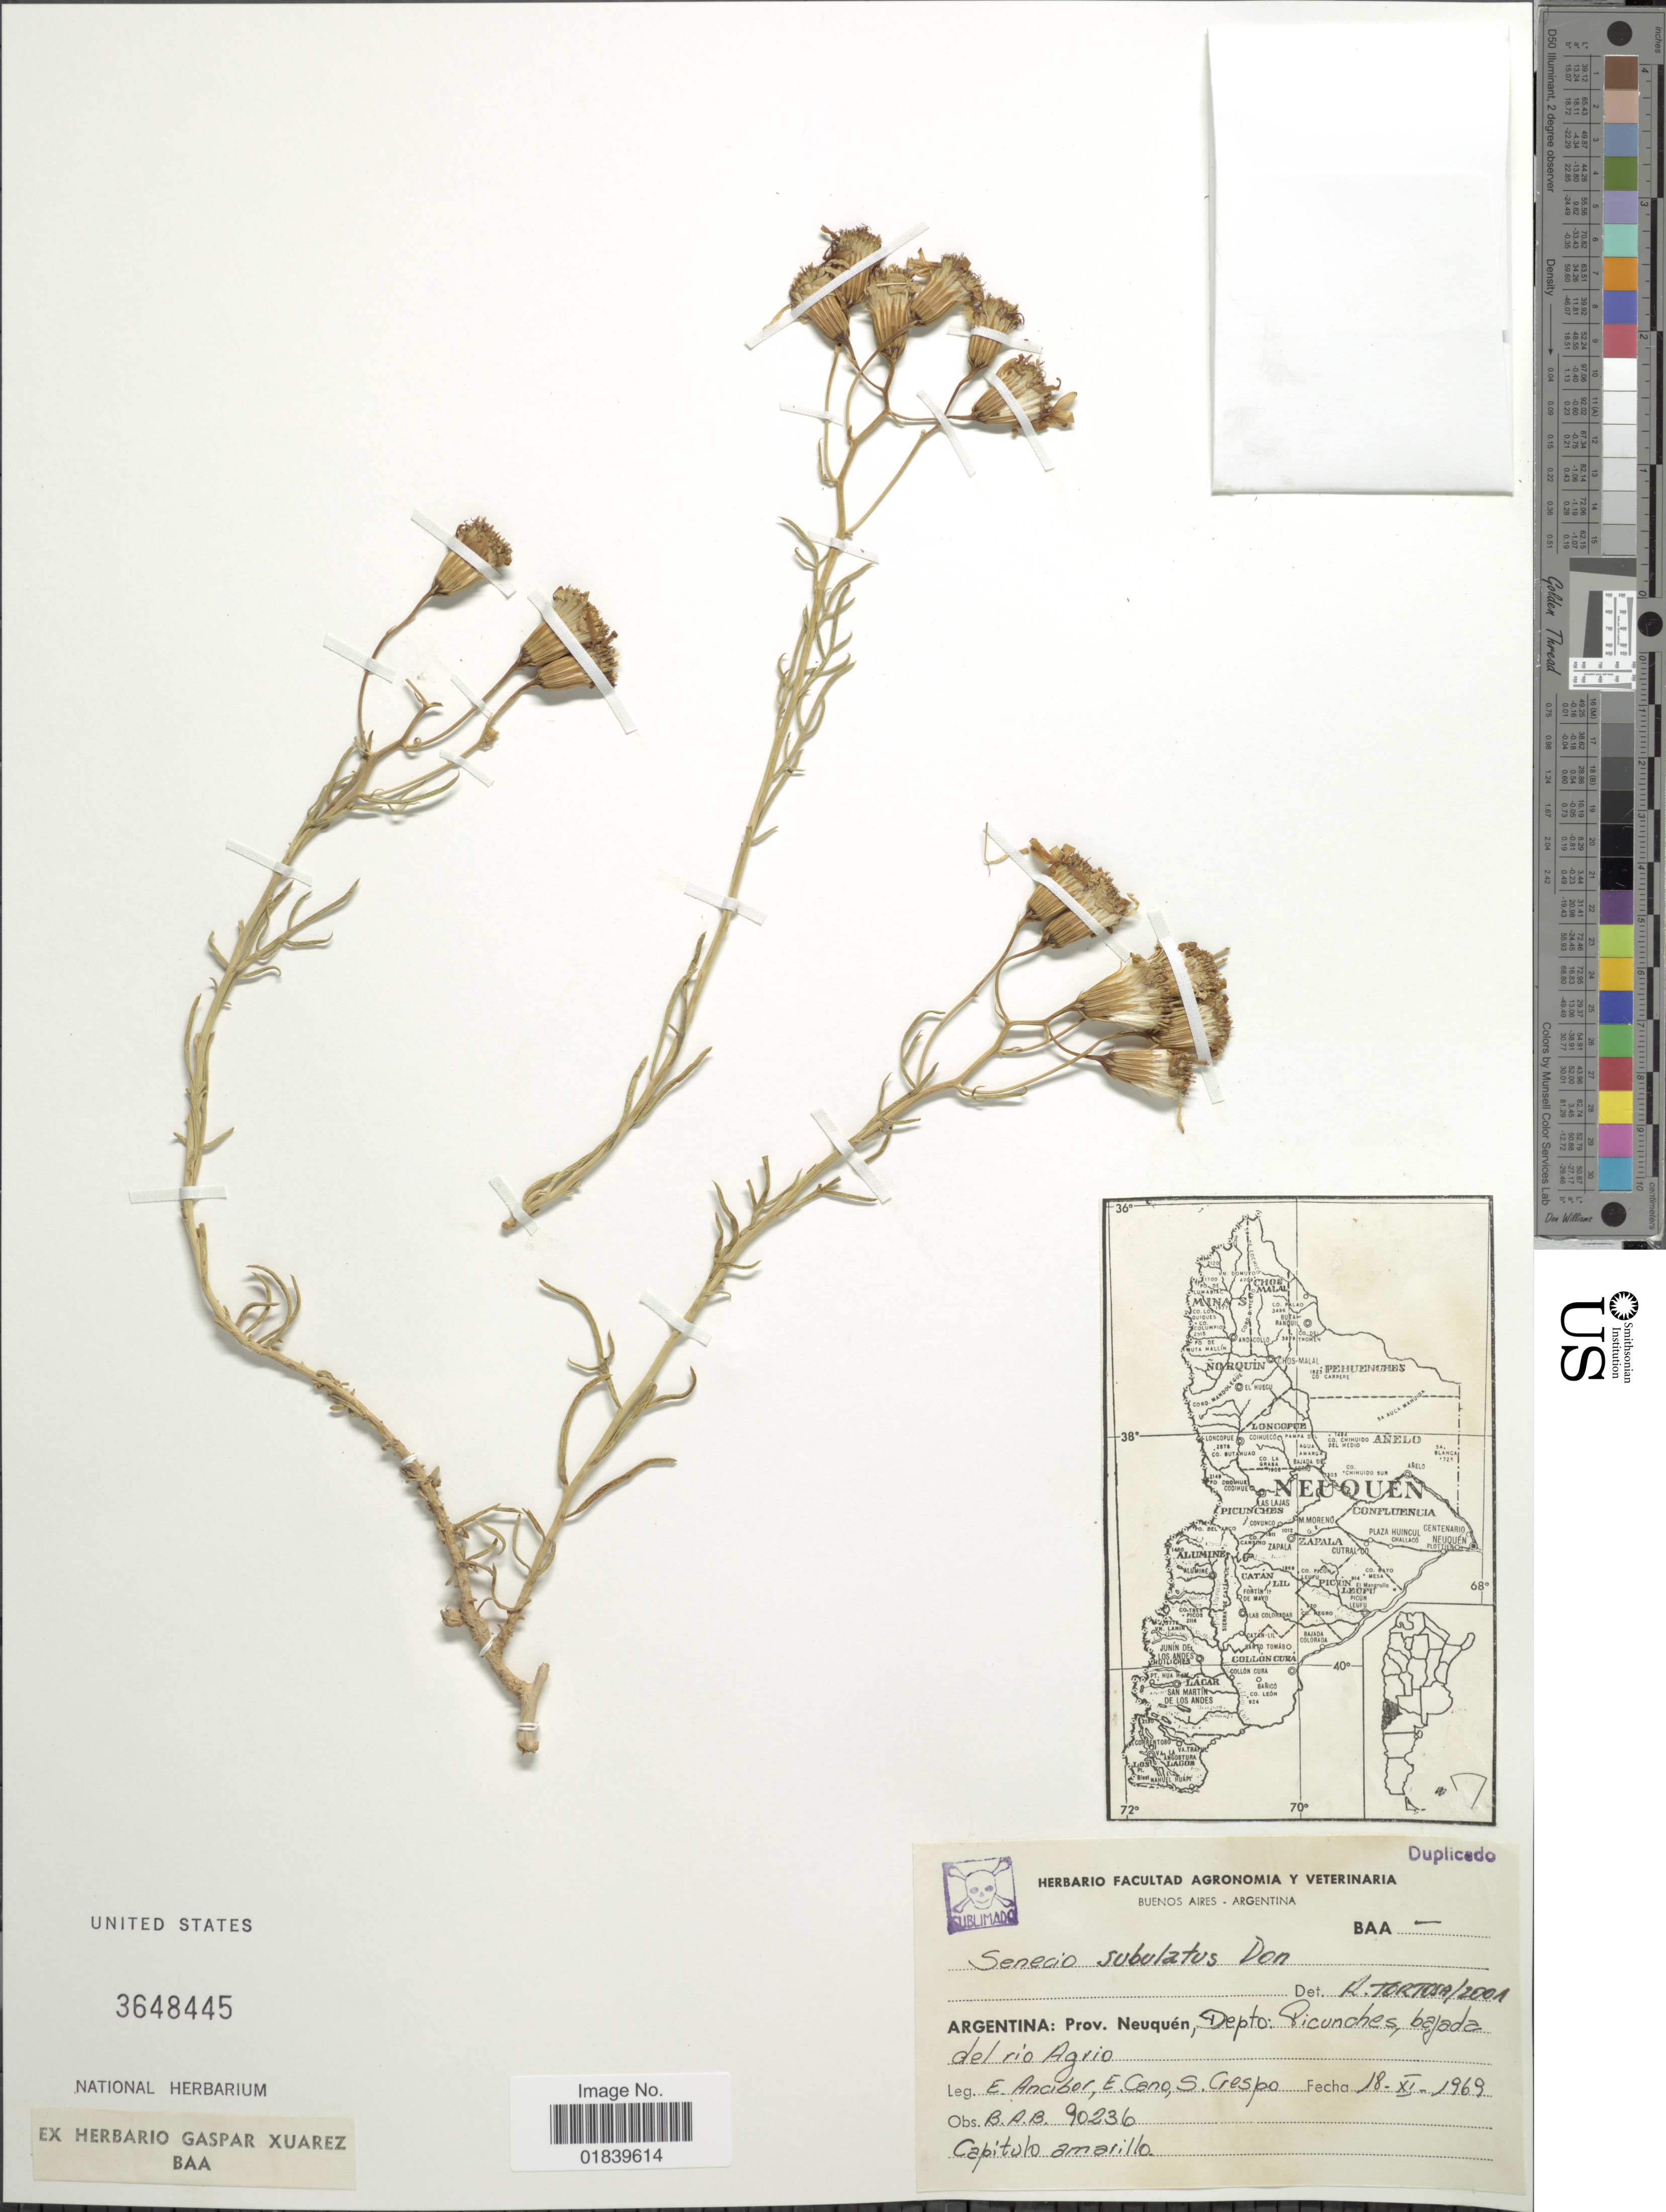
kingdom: Plantae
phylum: Tracheophyta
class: Magnoliopsida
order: Asterales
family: Asteraceae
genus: Senecio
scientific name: Senecio subulatus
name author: D. Don ex Hook. & Arn.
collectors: E. Ancibor, E. Cano & S. Crespo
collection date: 1969-11-18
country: Argentina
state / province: Neuquen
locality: Argentina: Prov. Neuquen, Depto. Picunches, bajada del rio Agrio.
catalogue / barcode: US 3648445